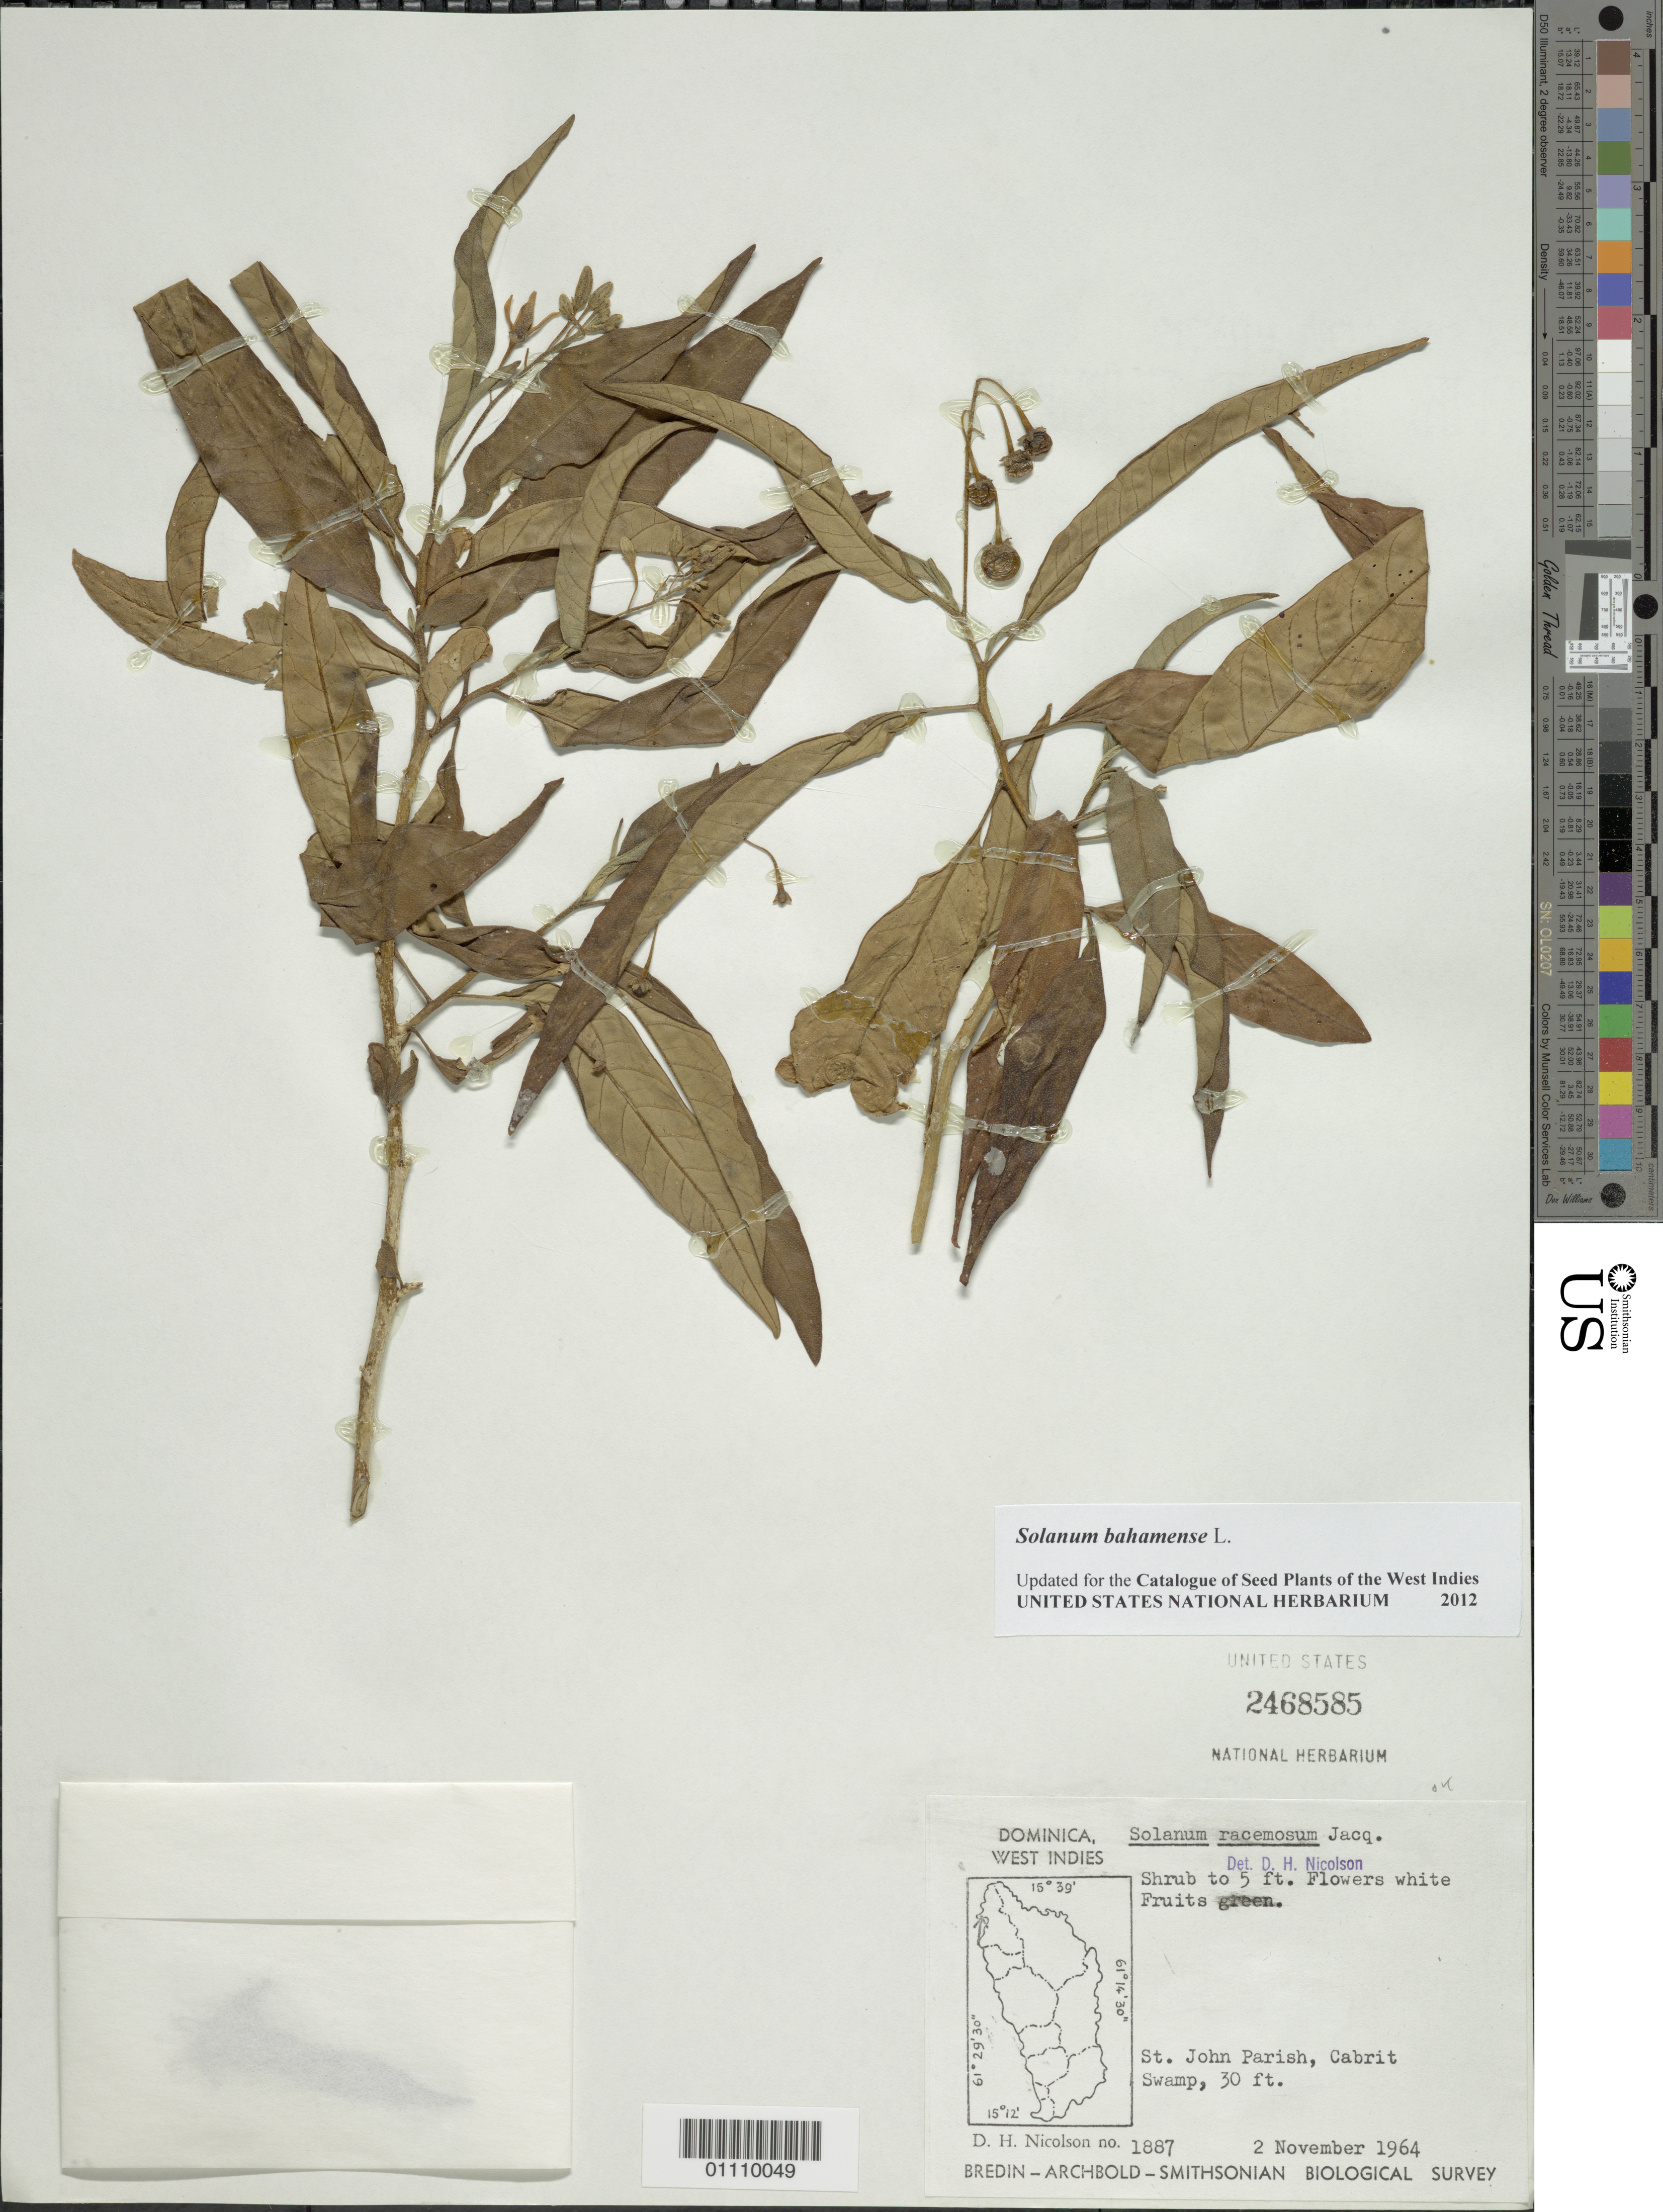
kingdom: Plantae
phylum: Tracheophyta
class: Magnoliopsida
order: Solanales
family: Solanaceae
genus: Solanum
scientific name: Solanum bahamense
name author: L.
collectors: D. H. Nicolson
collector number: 1887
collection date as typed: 02 Nov 1964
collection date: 1964-11-02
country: Dominica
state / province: St. John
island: Dominica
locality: Cabrit Swamp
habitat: Swamp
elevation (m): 9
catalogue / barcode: US 2468585